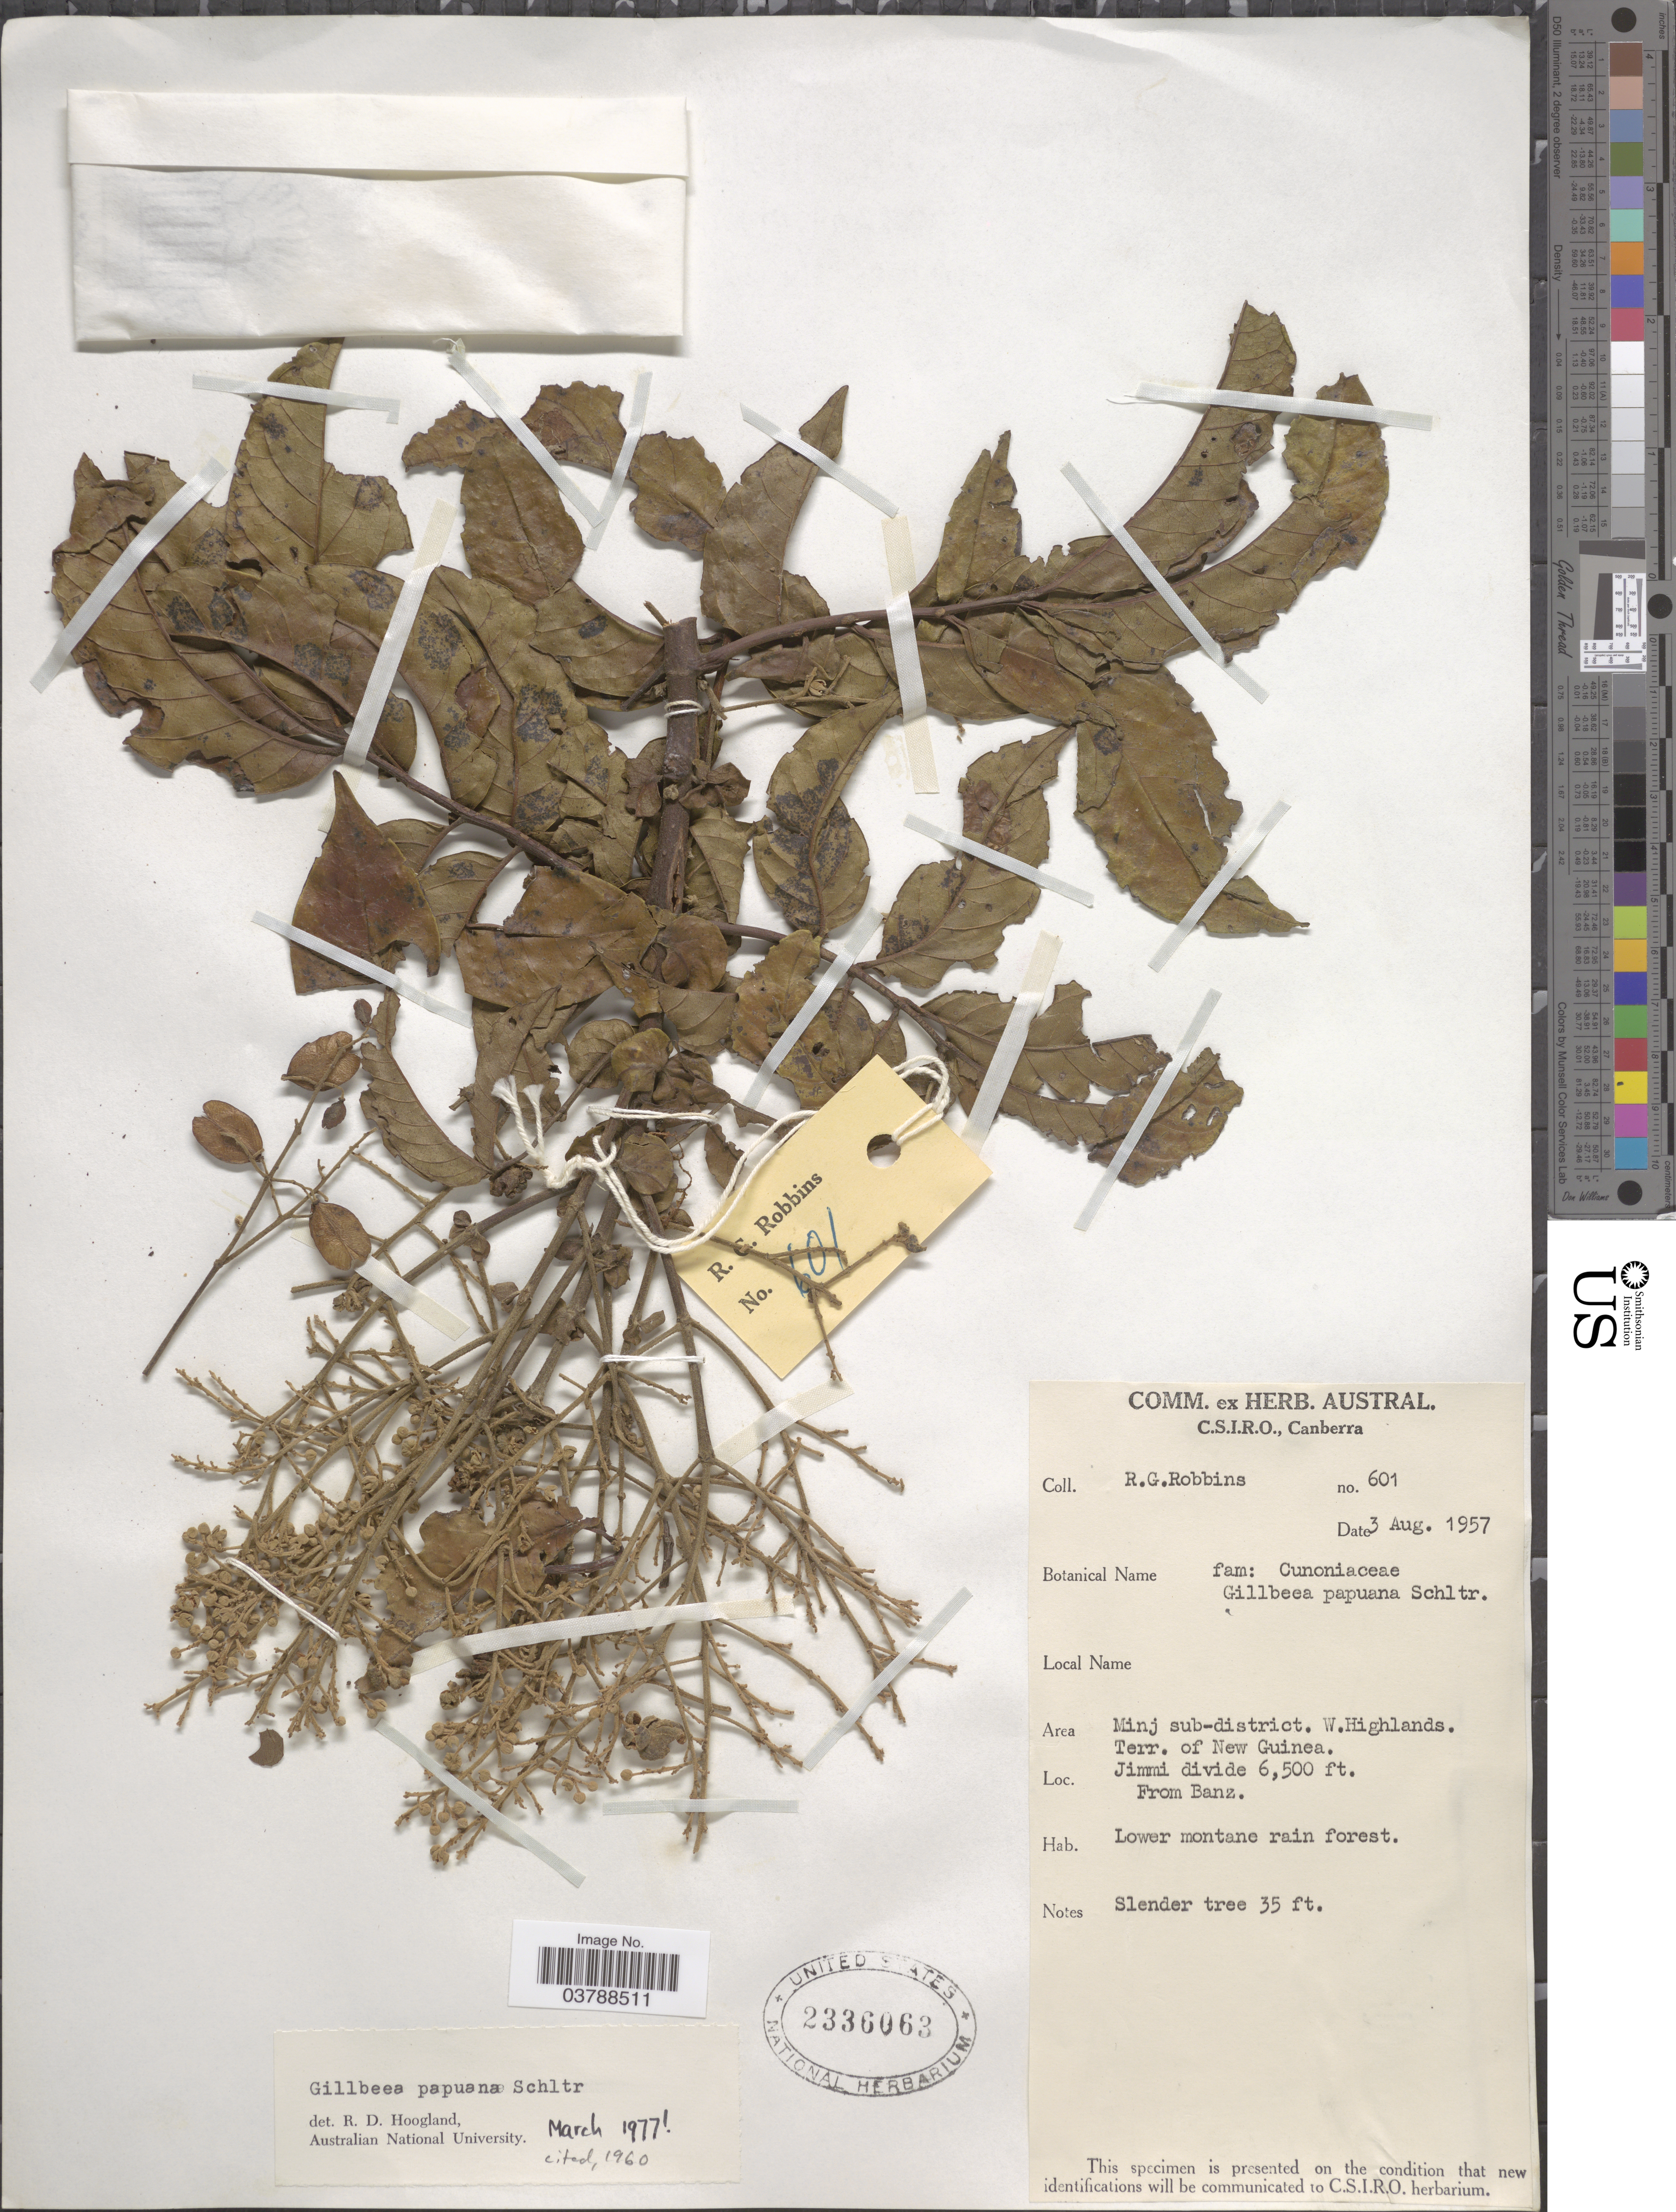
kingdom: Plantae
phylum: Tracheophyta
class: Magnoliopsida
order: Oxalidales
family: Cunoniaceae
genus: Gillbeea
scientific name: Gillbeea papuana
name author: Schltr.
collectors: R. Robbins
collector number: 601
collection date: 1957-08-03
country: Papua New Guinea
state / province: Western Highlands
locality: Minj sub-district. W. Highlands. Terr. of New Guinea. Jimmi divide. From Banz.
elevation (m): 1981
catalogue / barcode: US 2336063